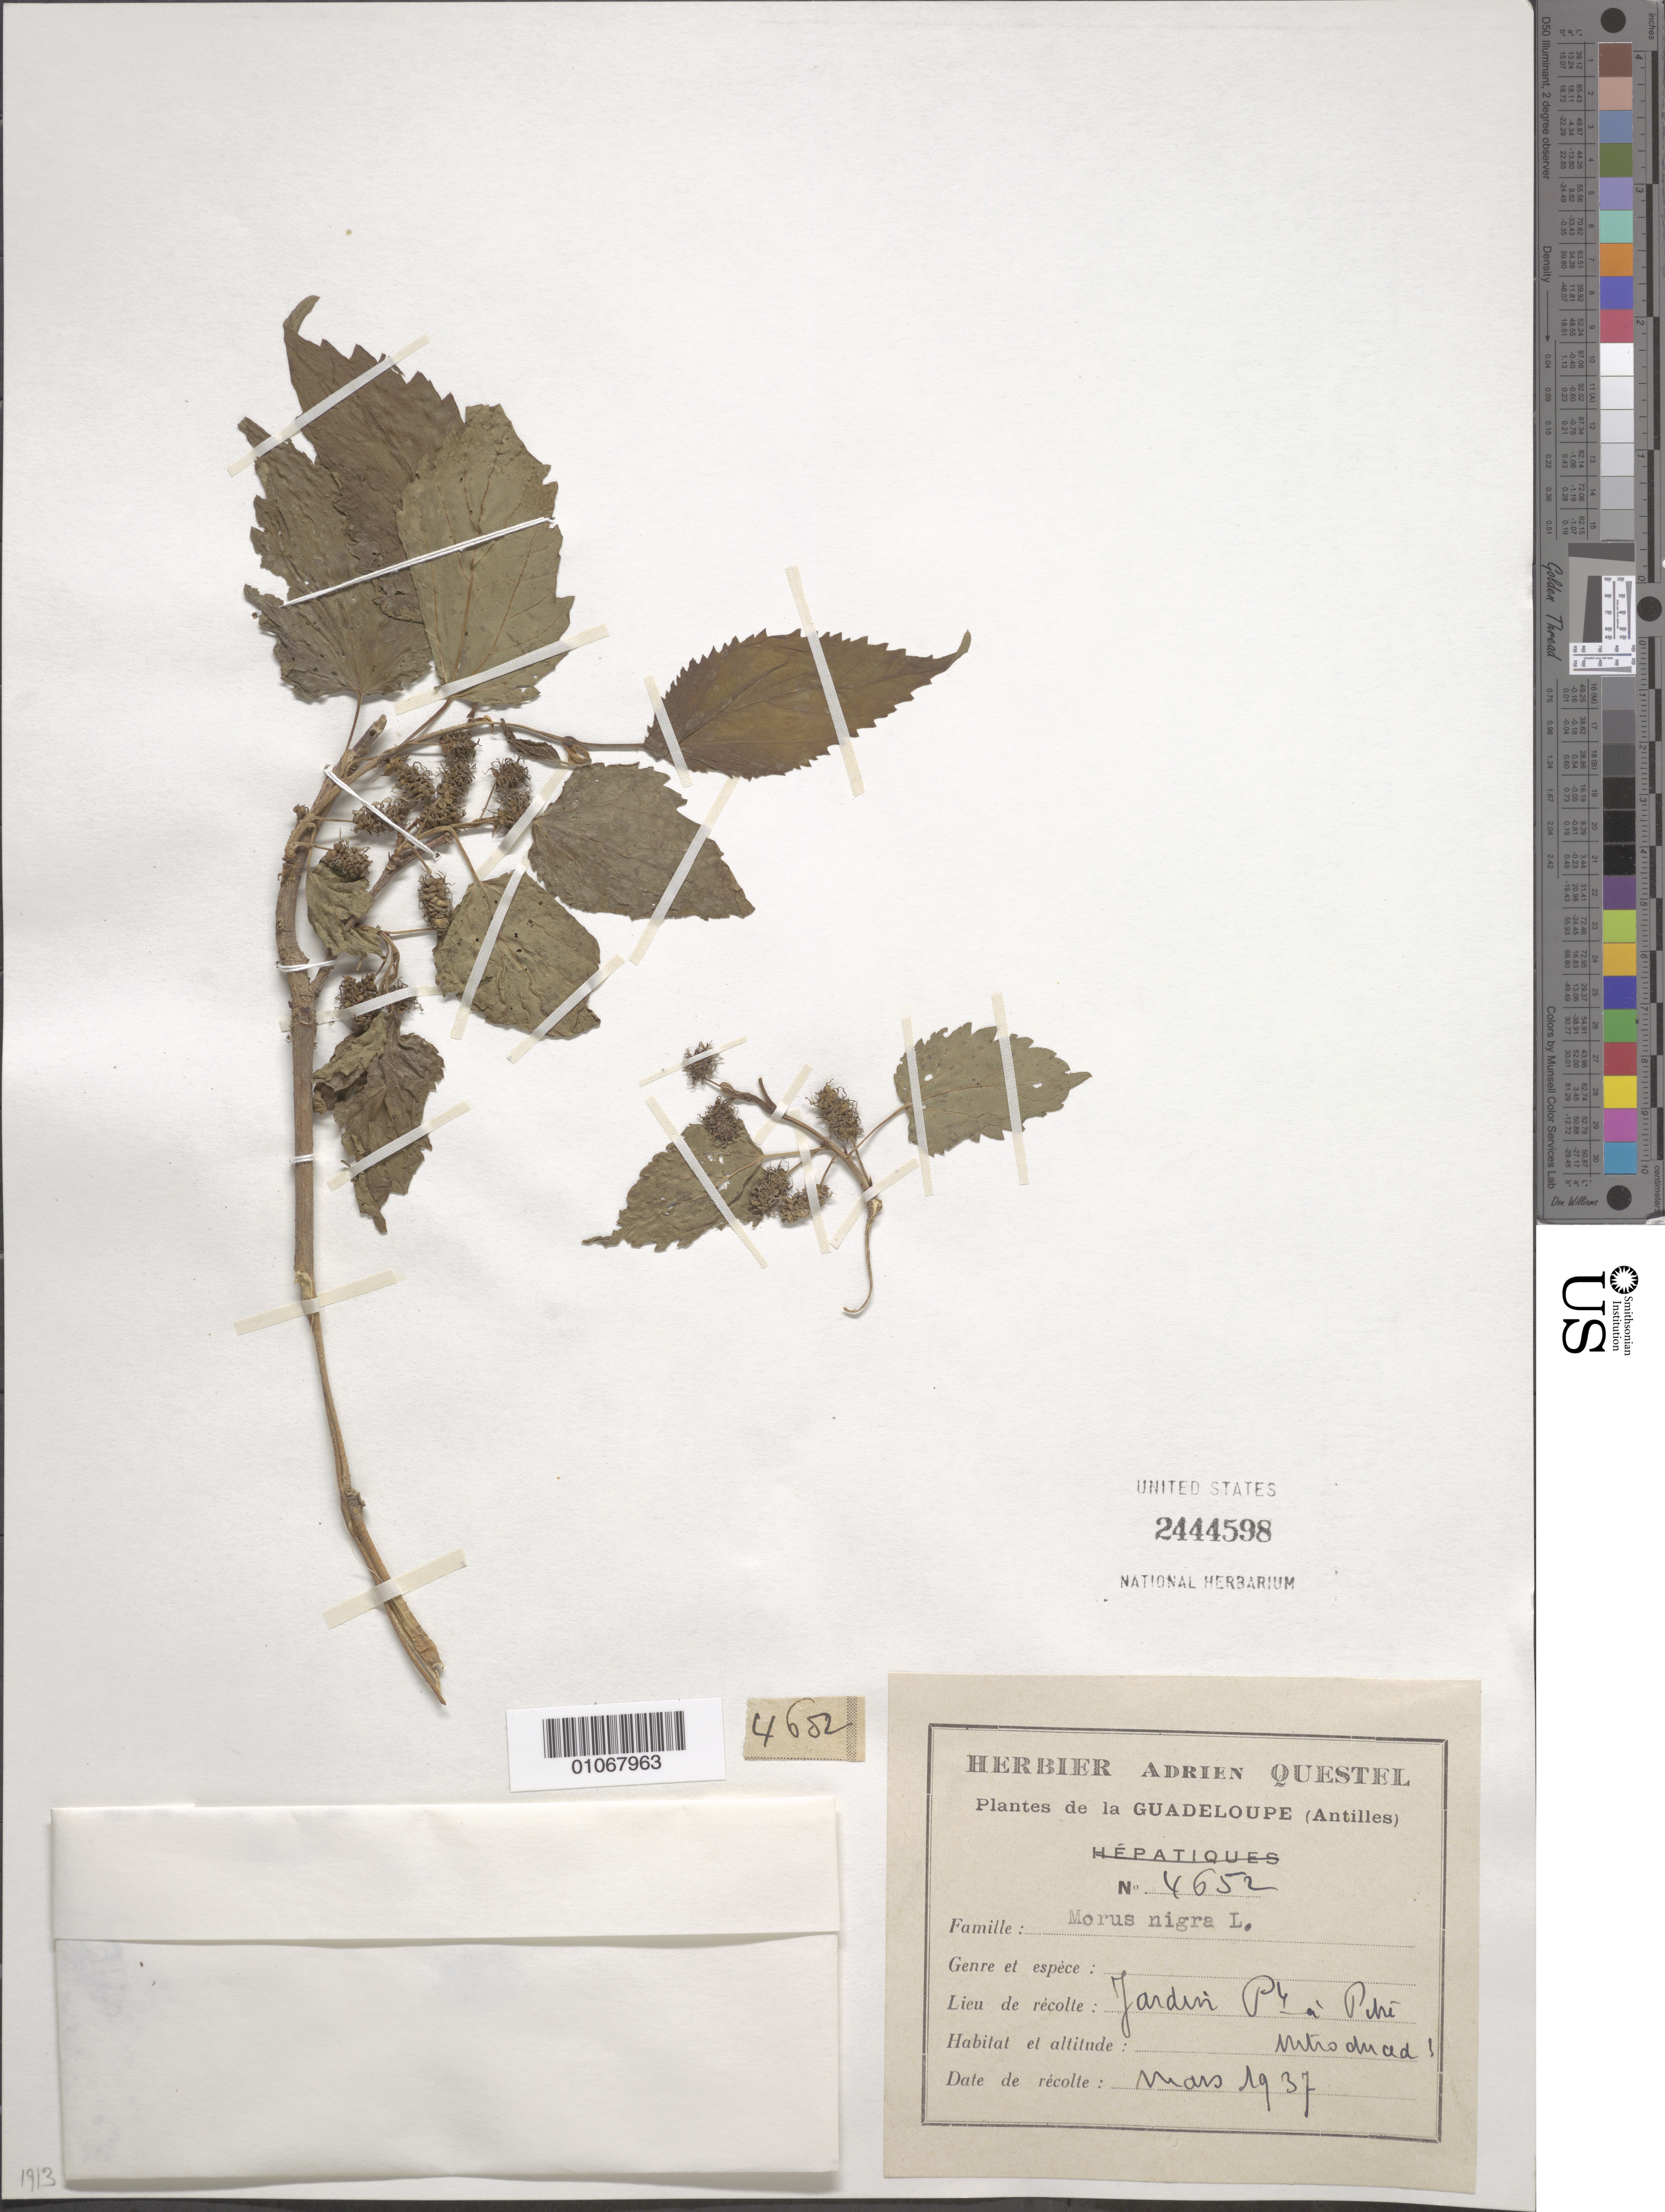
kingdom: Plantae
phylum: Tracheophyta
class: Magnoliopsida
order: Rosales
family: Moraceae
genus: Morus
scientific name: Morus nigra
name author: L.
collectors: A. Questel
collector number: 4652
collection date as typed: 01 Mar 1937 to 31 Mar 1937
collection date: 1937-03-01/1937-03-31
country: Guadeloupe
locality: Jardin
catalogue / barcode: US 2444598